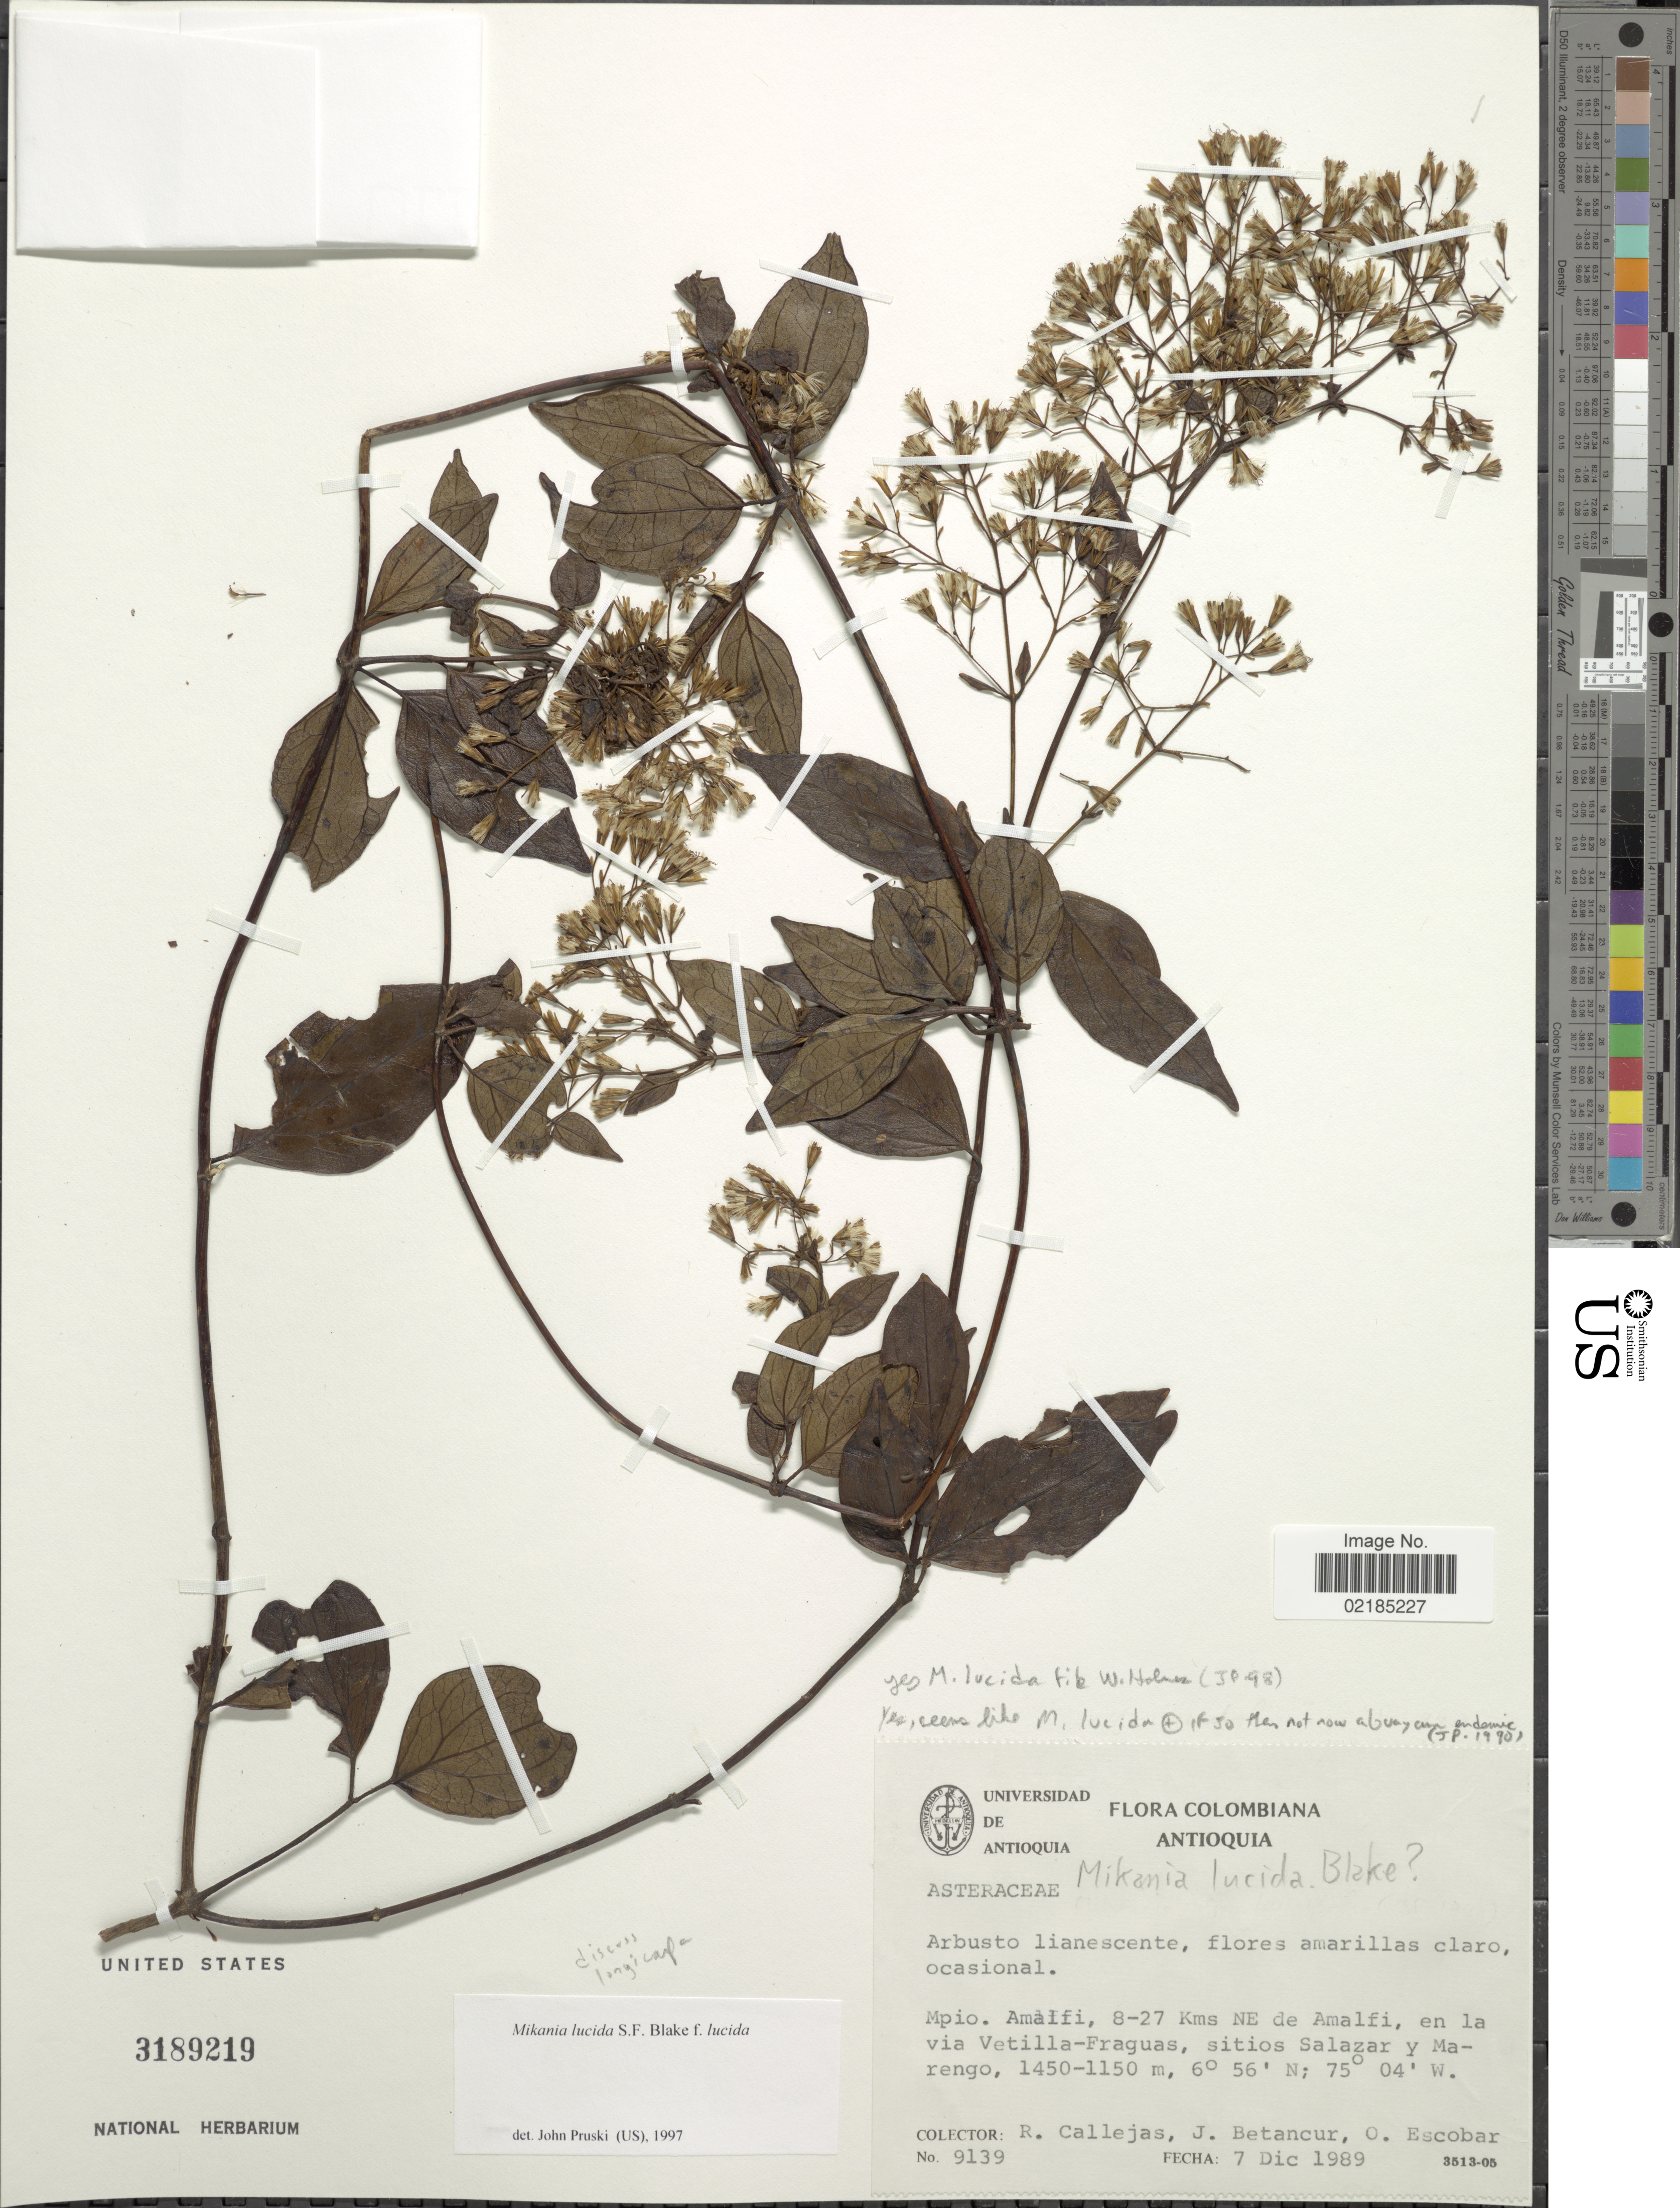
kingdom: Plantae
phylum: Tracheophyta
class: Magnoliopsida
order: Asterales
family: Asteraceae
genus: Mikania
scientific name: Mikania lucida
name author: S.F. Blake in Gleason & Killip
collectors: R. Callejas, J. Betancur & O. Escobar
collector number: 9139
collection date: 1989-12-07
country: Colombia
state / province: Antioquia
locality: Mpio. Amalfi, 8-27 Kms NE de Amalfi, en la via Vetilla-Fraguas, sitios Salazar y Marengo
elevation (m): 1150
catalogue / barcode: US 3189219